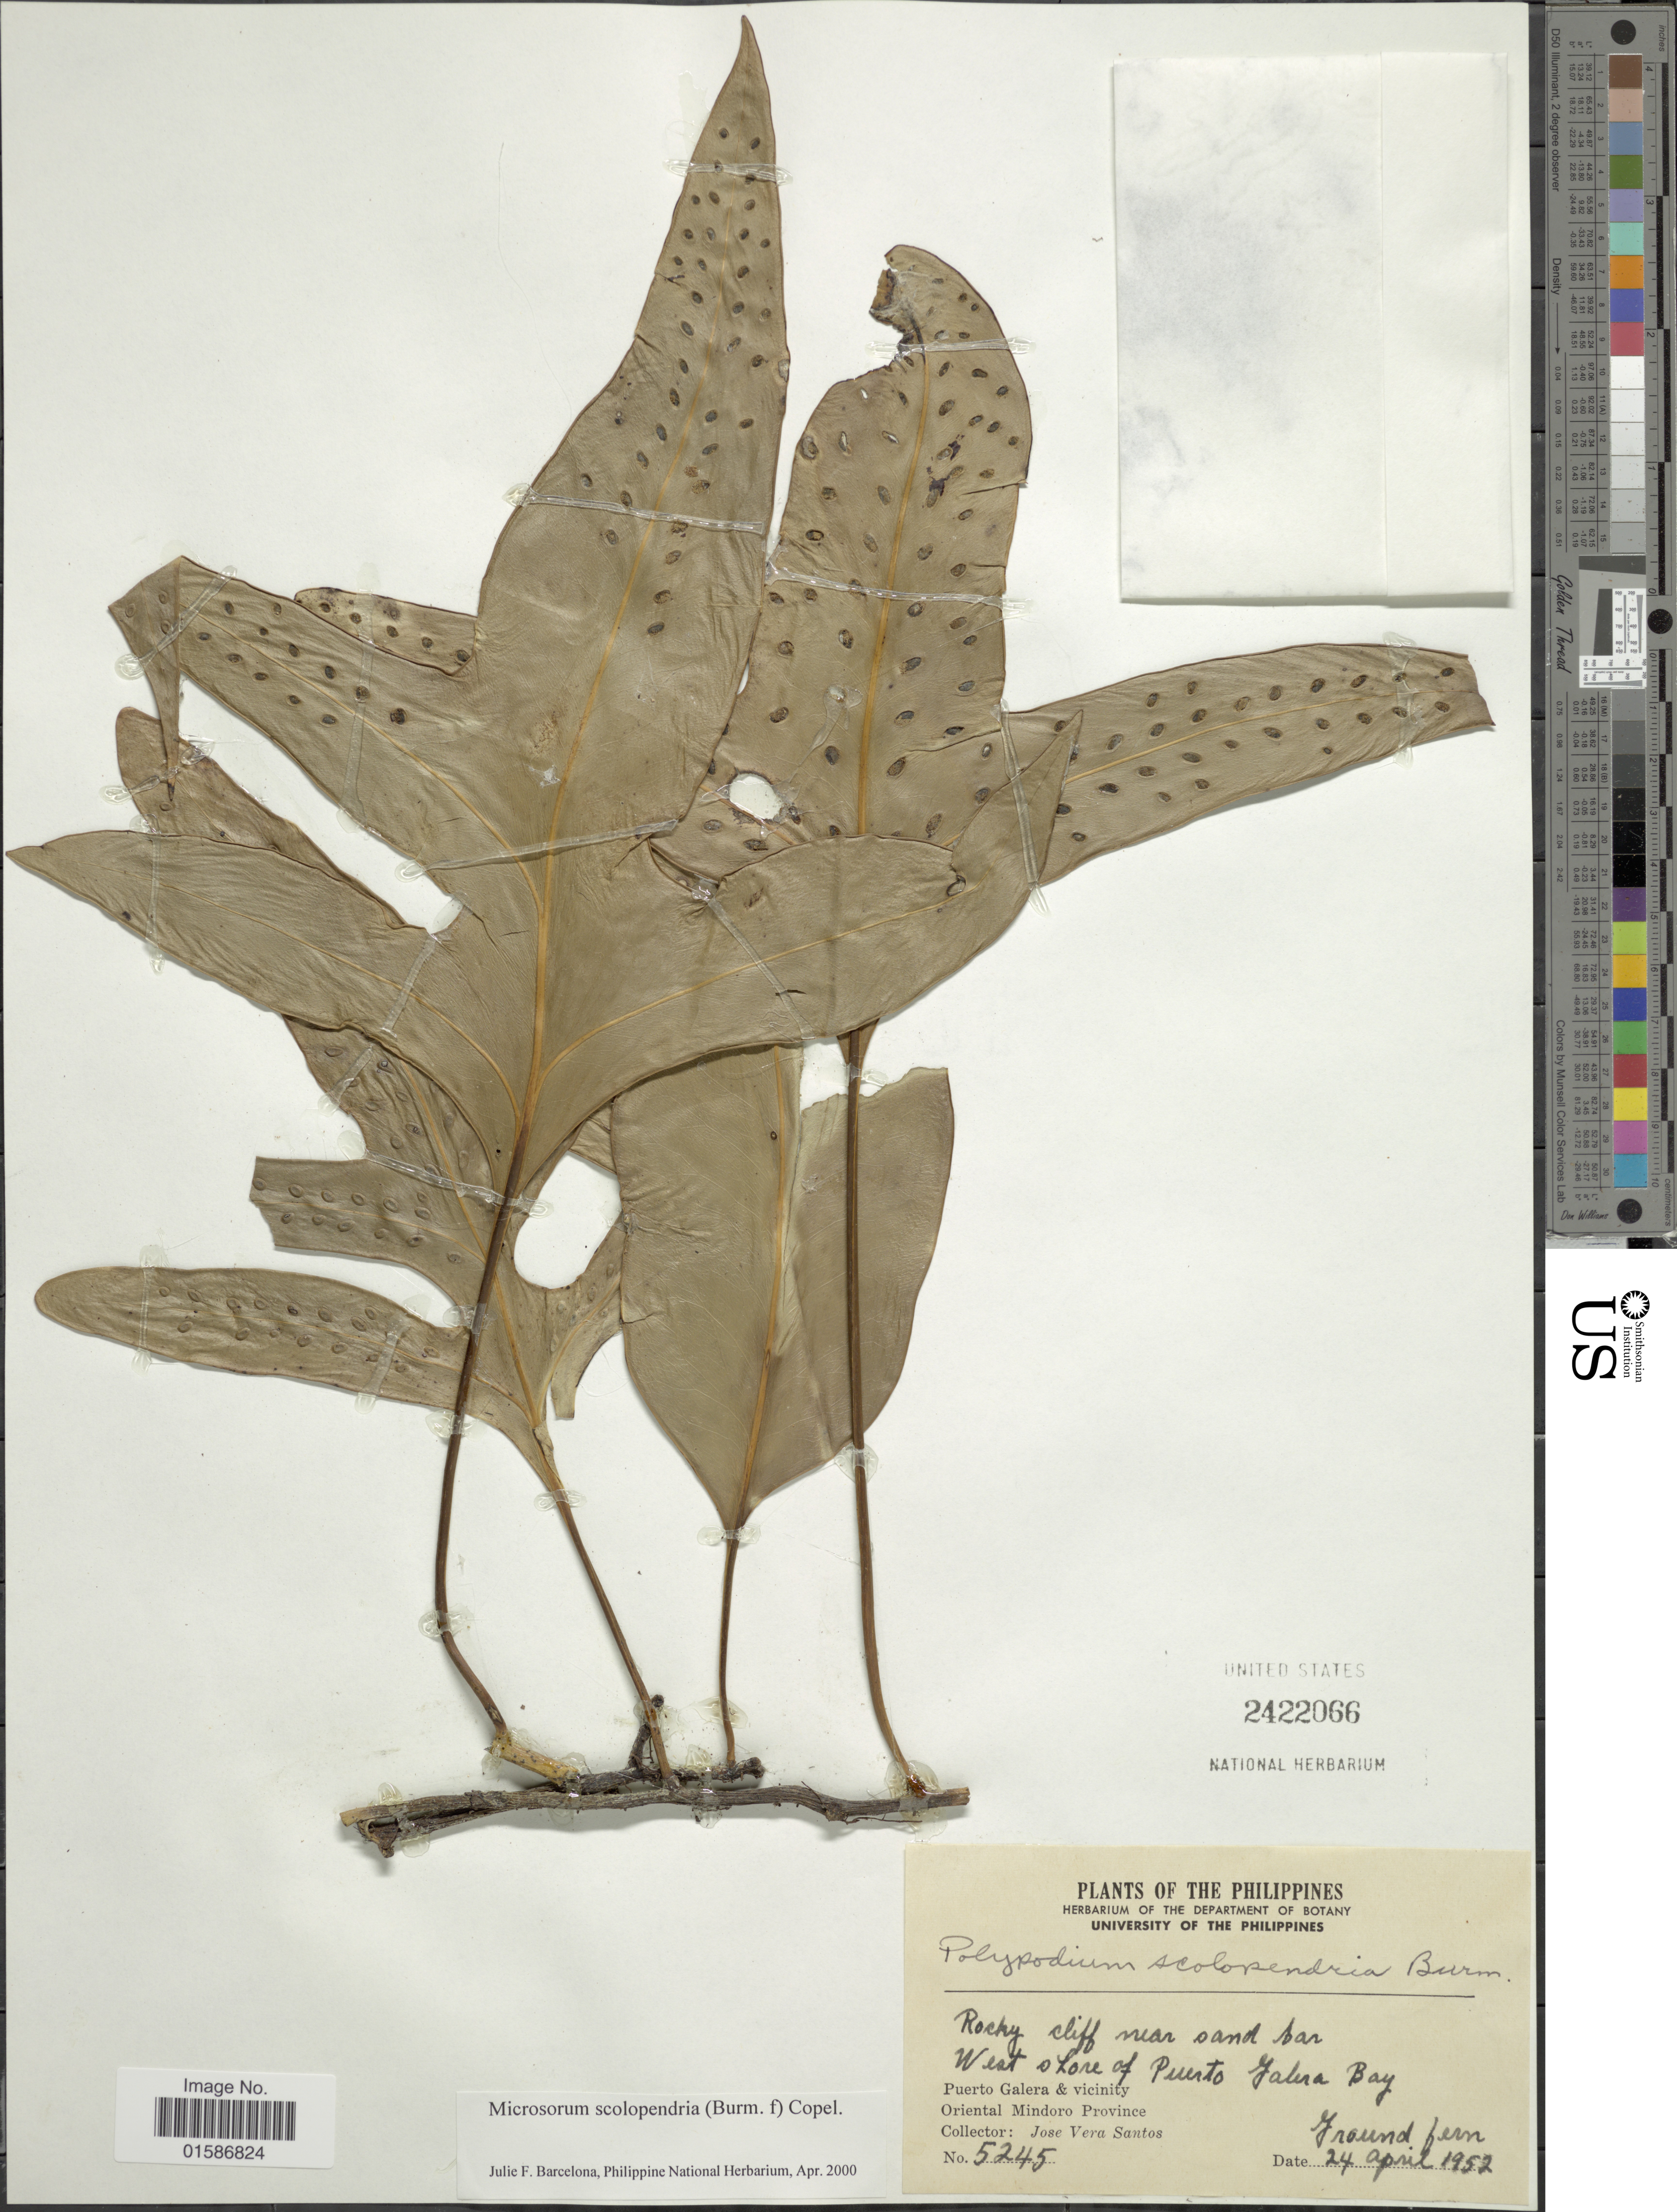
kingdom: Plantae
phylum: Tracheophyta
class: Polypodiopsida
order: Polypodiales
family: Polypodiaceae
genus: Microsorum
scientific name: Microsorum scolopendria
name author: (Burm. f.) Copel.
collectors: J. V. Santos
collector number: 5245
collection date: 1952-04-24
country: Philippines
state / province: Mimaropa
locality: Rocky cliff near sand bar West shore of Puerto Galera Bay, Puerto Galera & vicinity, Oriental Mindoro Province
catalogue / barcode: US 2422066